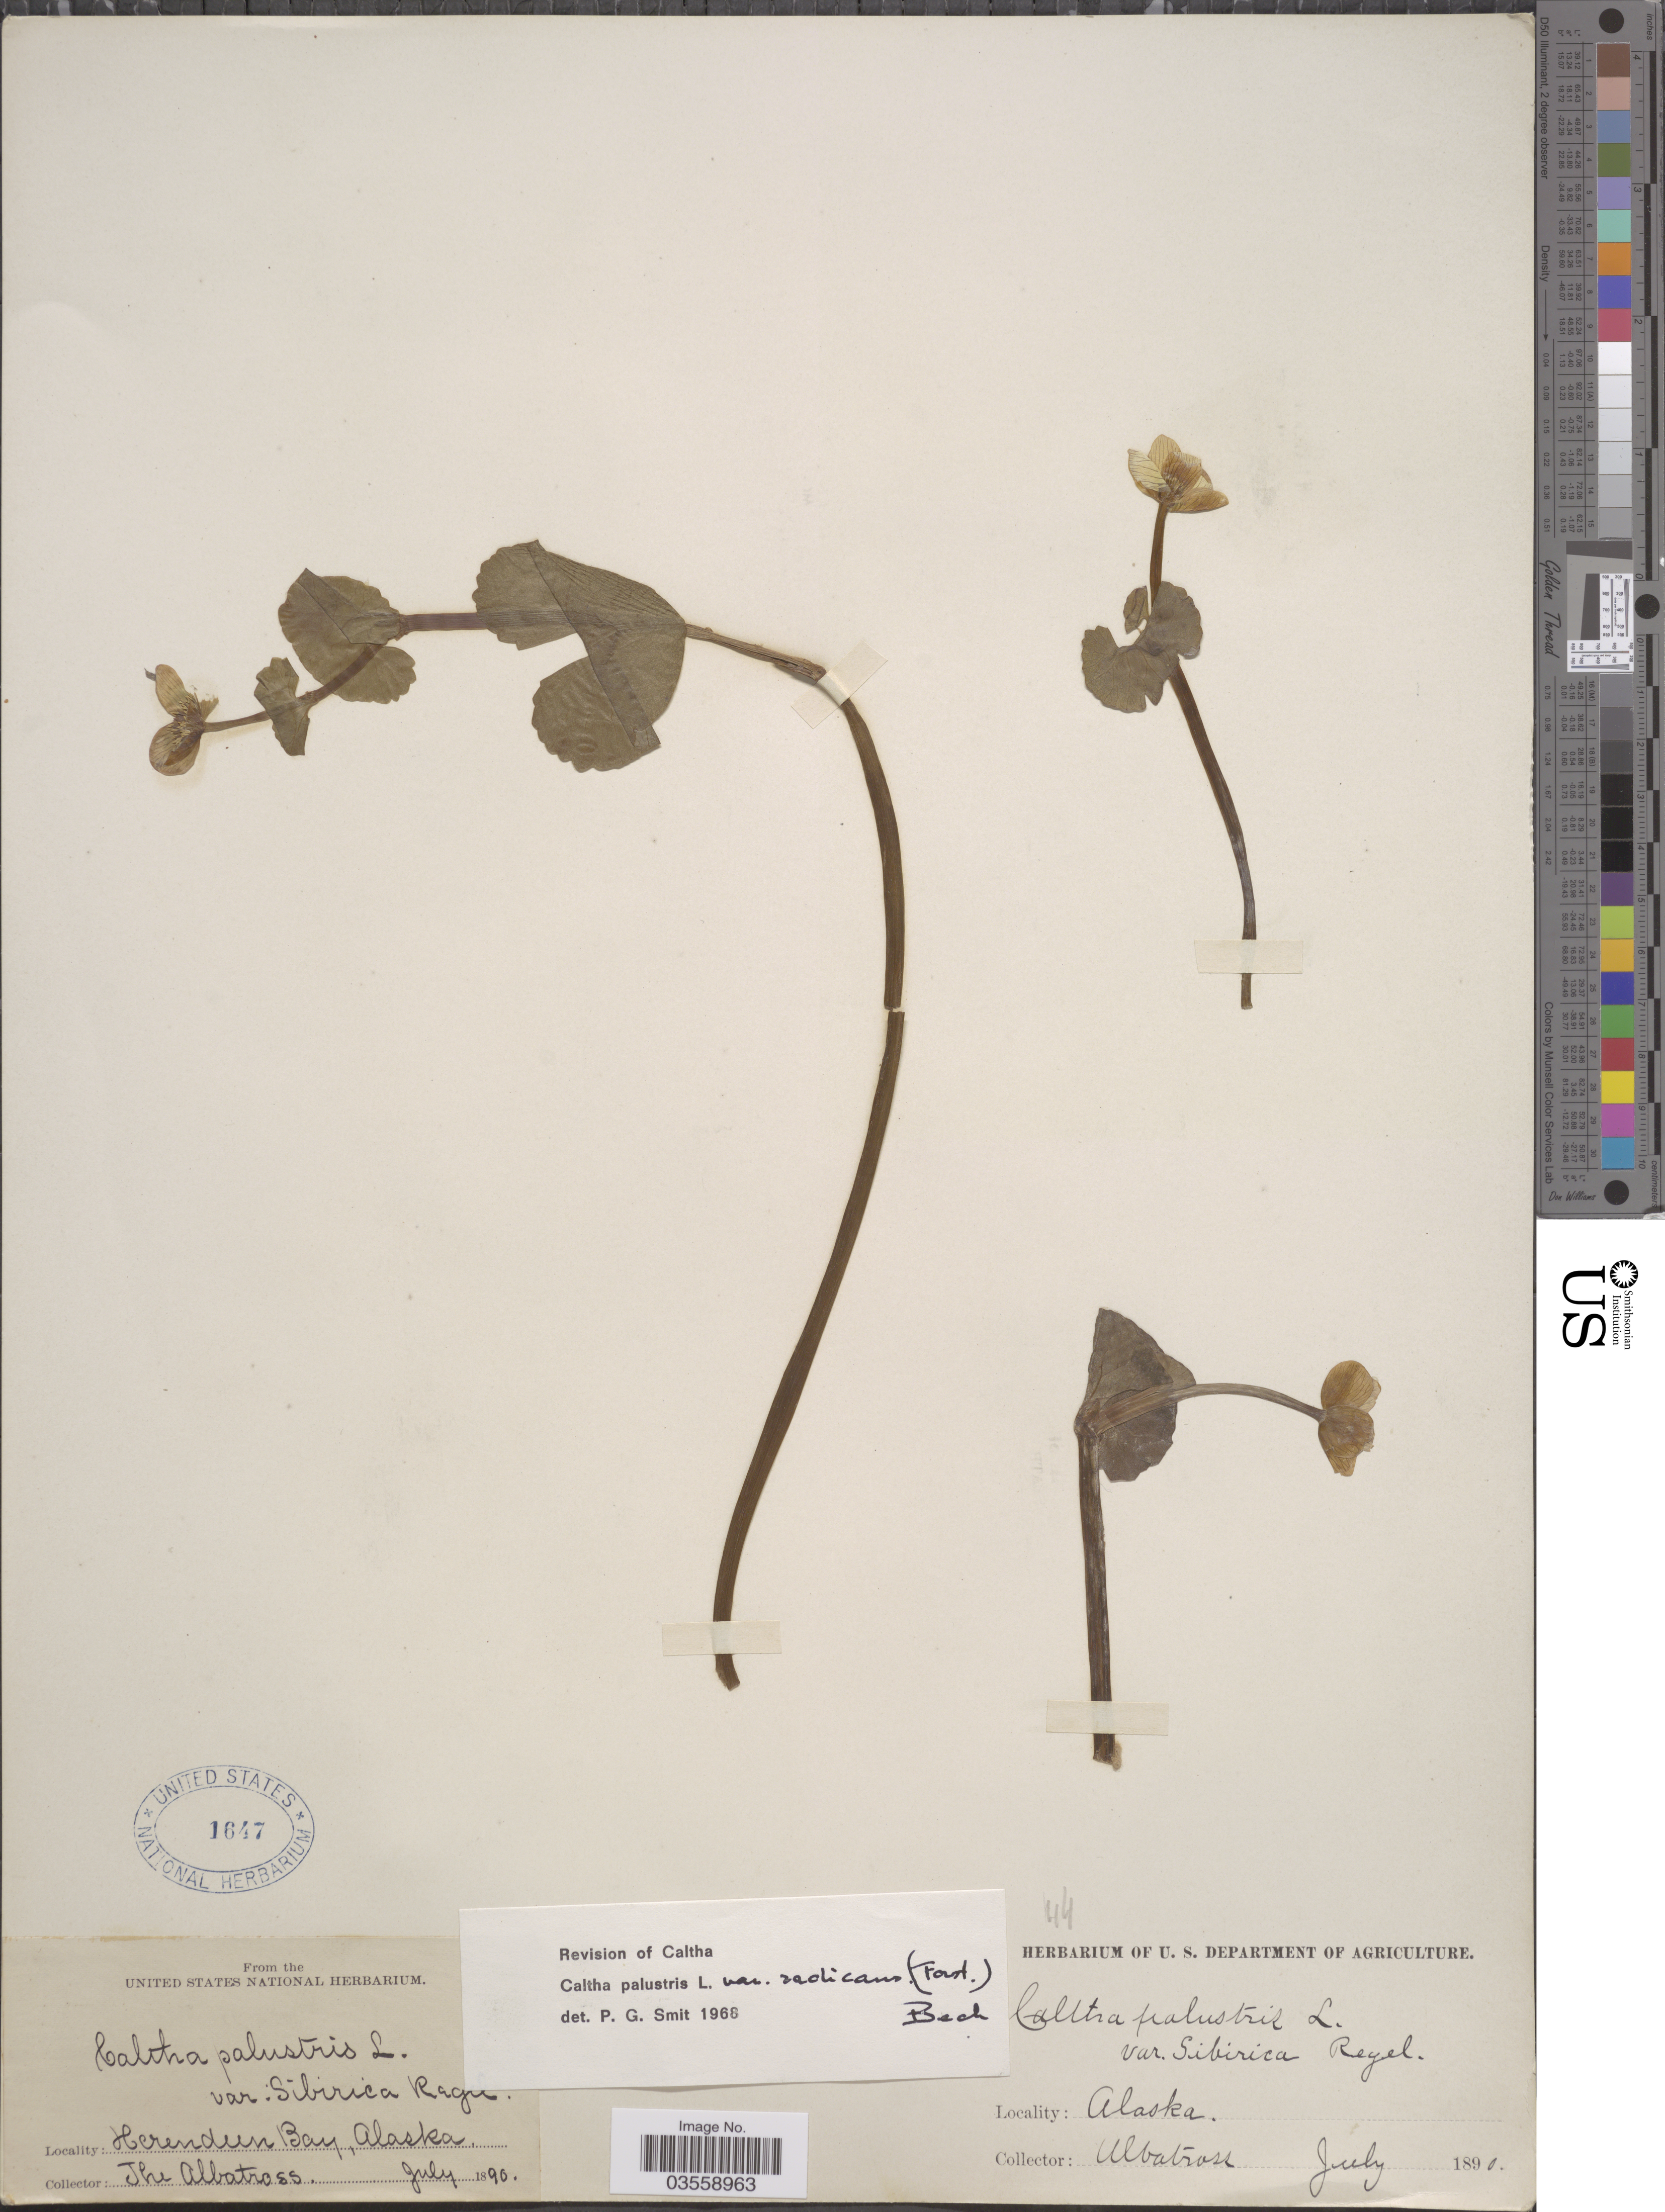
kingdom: Plantae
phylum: Tracheophyta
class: Magnoliopsida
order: Ranunculales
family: Ranunculaceae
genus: Caltha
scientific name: Caltha palustris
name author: L.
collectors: "The Albatross"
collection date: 1890-07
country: United States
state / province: Alaska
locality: Herendeen Bay.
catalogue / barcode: US 1647